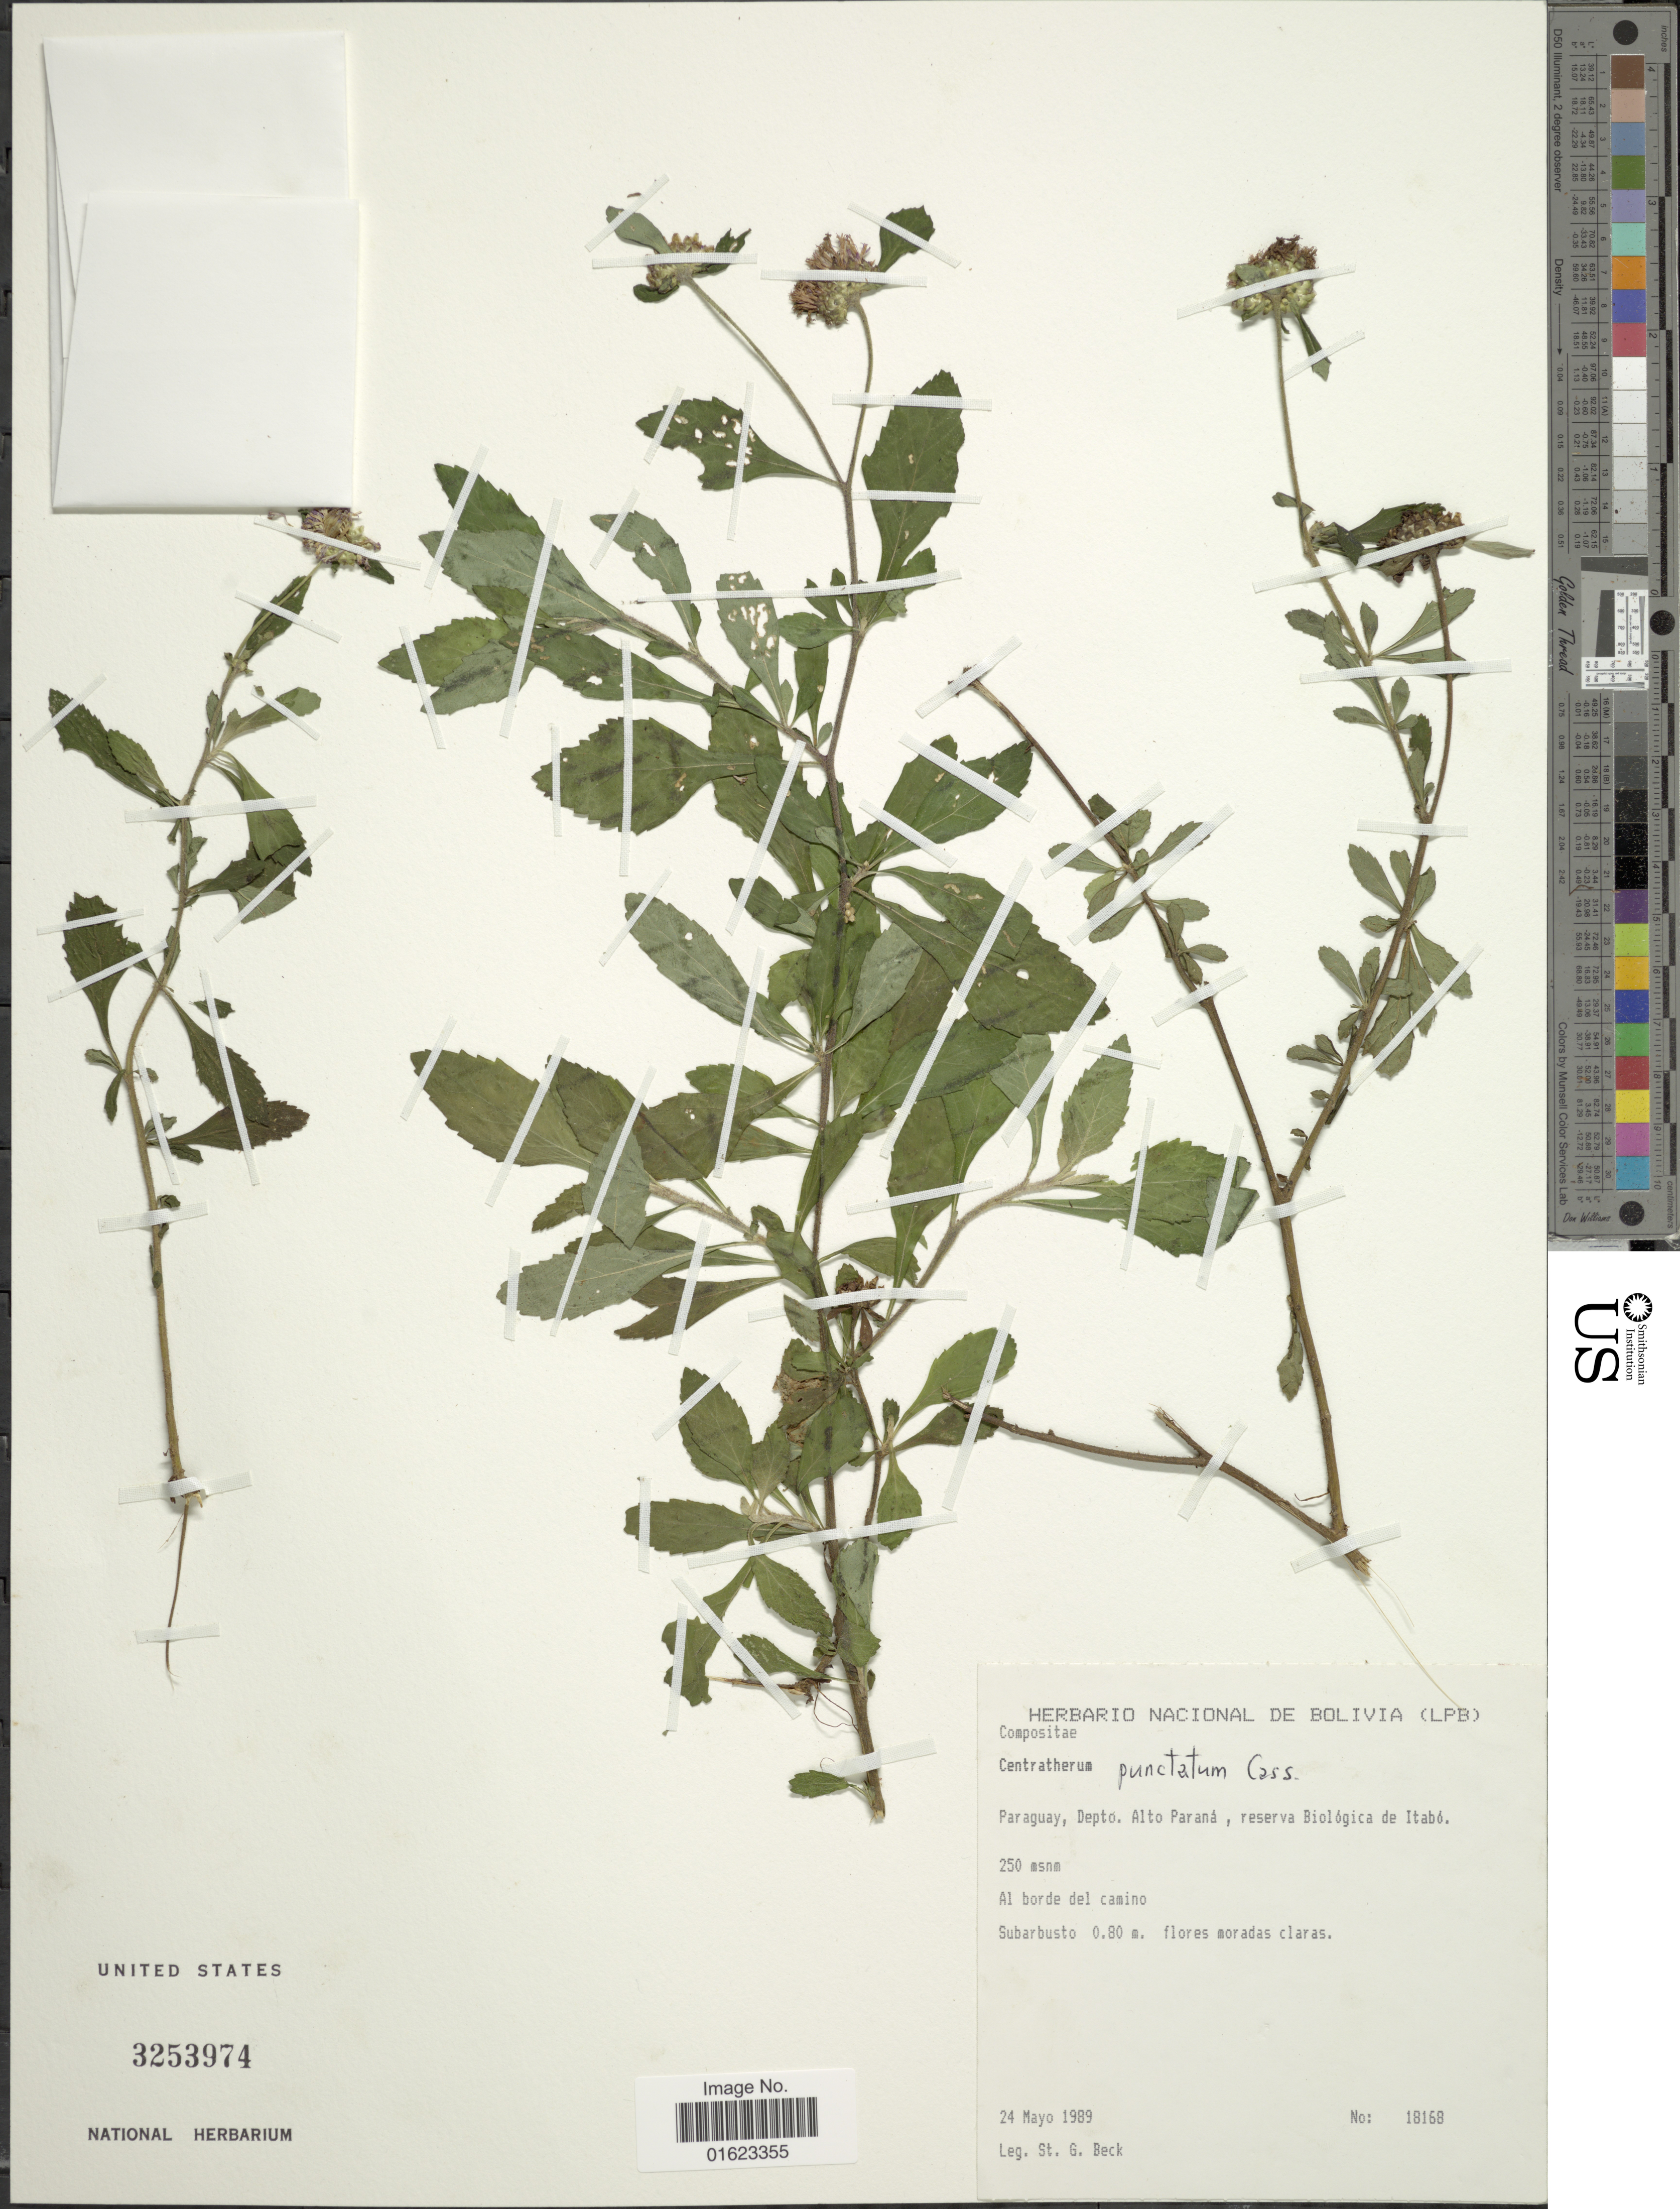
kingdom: Plantae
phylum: Tracheophyta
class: Magnoliopsida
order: Asterales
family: Asteraceae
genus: Centratherum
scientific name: Centratherum punctatum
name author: Cass.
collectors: S. G. Beck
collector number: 18168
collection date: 1989-05-24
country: Paraguay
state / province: Alto Parana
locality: Paraguay, Alto Parana, reserva Biologica de Itabo.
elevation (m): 250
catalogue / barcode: US 3253974